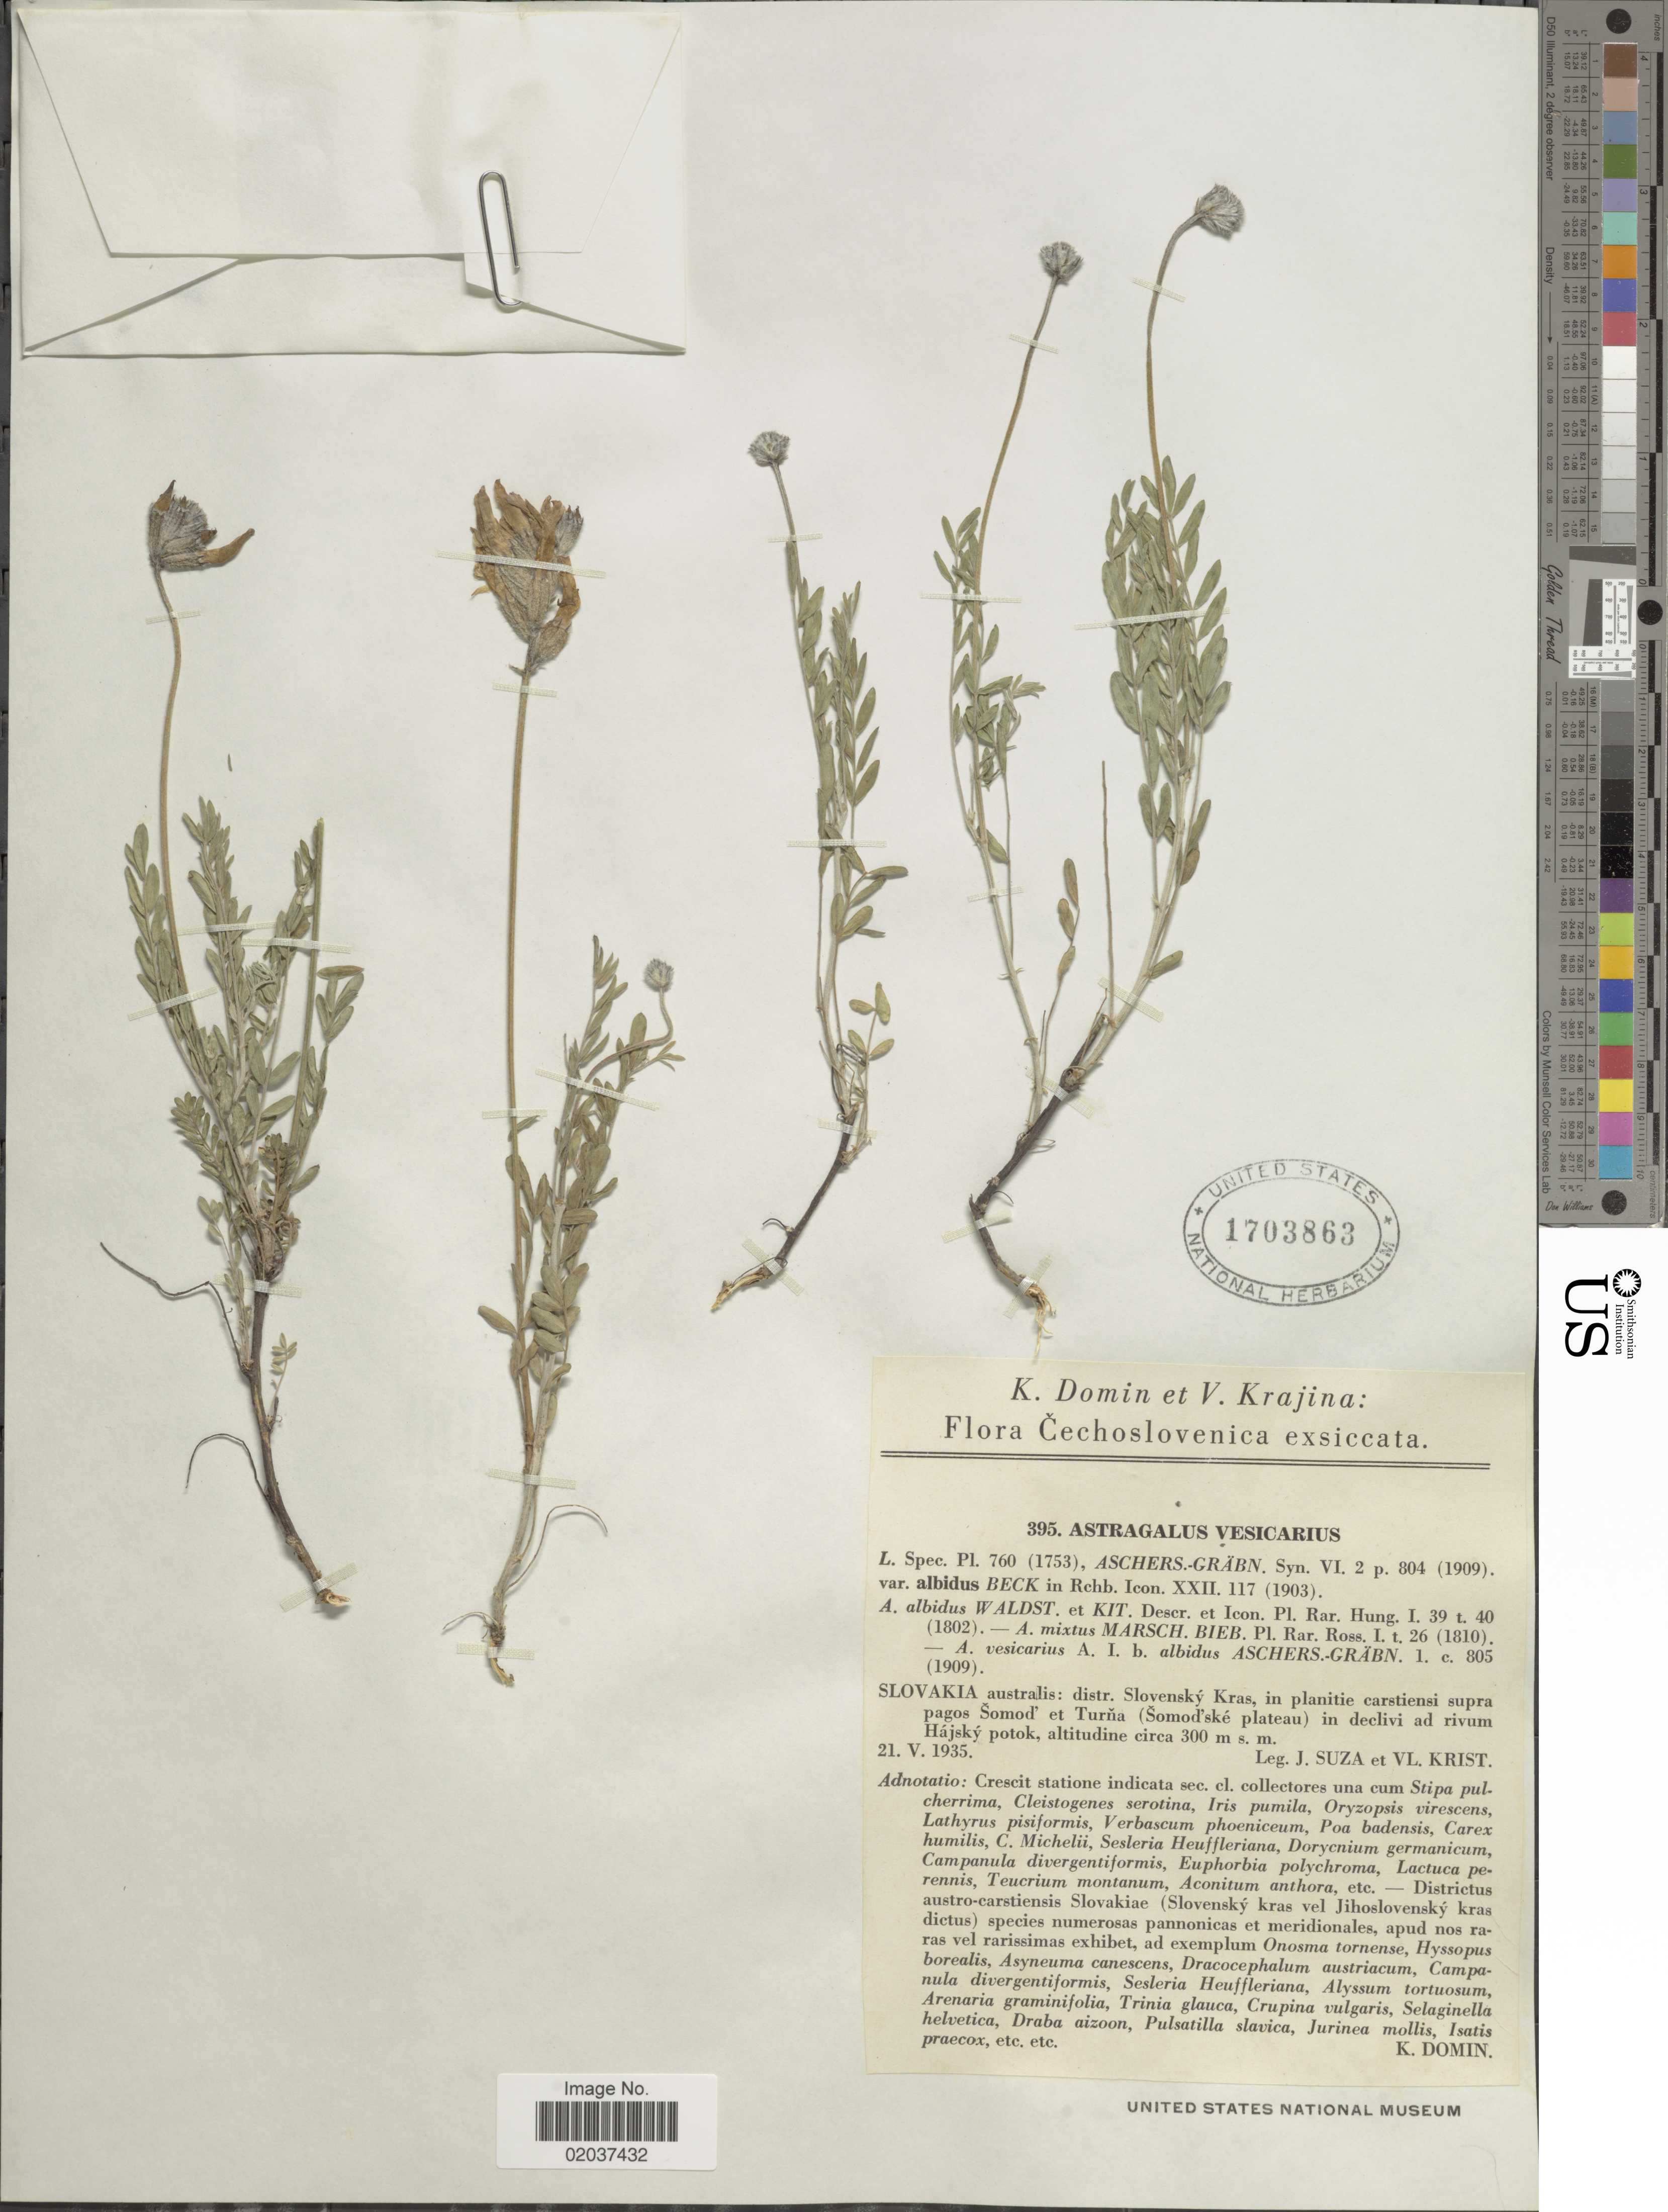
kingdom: Plantae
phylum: Tracheophyta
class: Magnoliopsida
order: Fabales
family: Fabaceae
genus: Astragalus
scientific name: Astragalus vesicarius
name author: L.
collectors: J. Suza & V. Krist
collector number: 395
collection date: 1935-05-21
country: Slovakia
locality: Slovakia australis: distr. Slovensky Kras, in planitie carstiensi supra pagos Somod et Turna (Somodkse plateau)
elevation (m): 300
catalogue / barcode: US 1703863